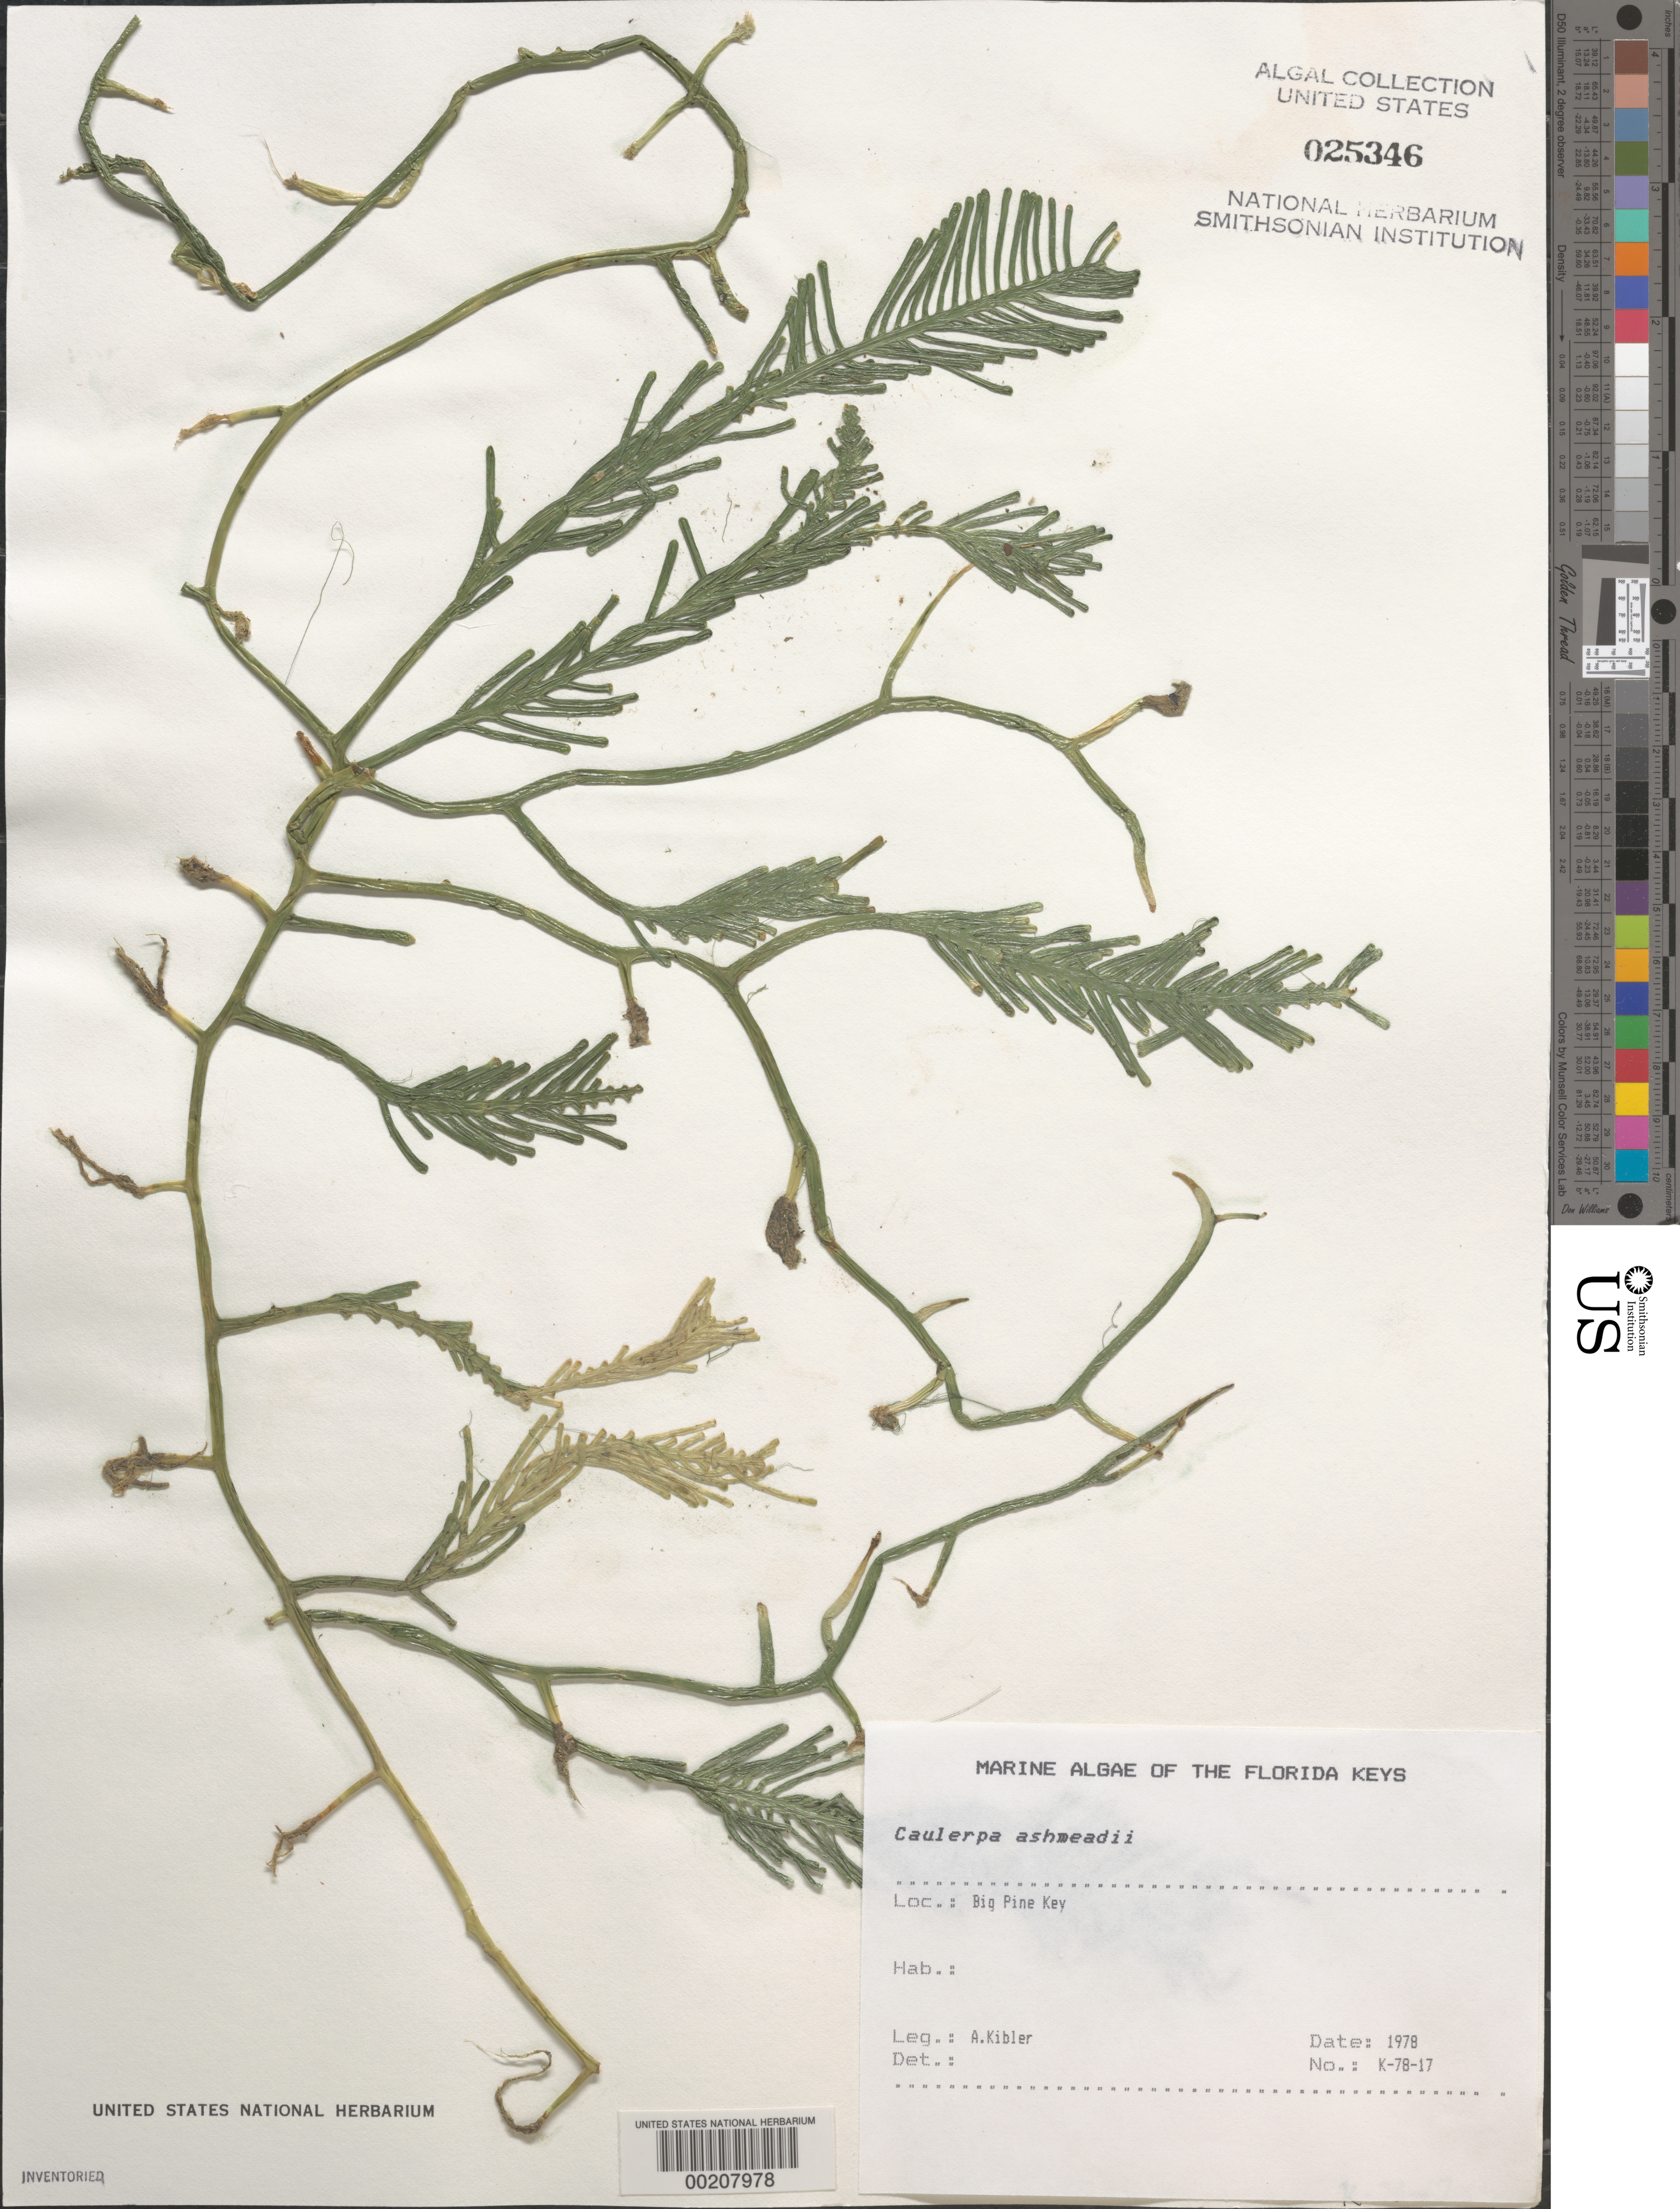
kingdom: Plantae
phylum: Chlorophyta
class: Ulvophyceae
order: Bryopsidales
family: Caulerpaceae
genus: Caulerpa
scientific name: Caulerpa ashmeadii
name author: Harv.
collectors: A. Kibler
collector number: K-78-17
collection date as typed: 1978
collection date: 1978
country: United States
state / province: Florida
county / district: Monroe County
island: Big Pine Key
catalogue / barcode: US 25346